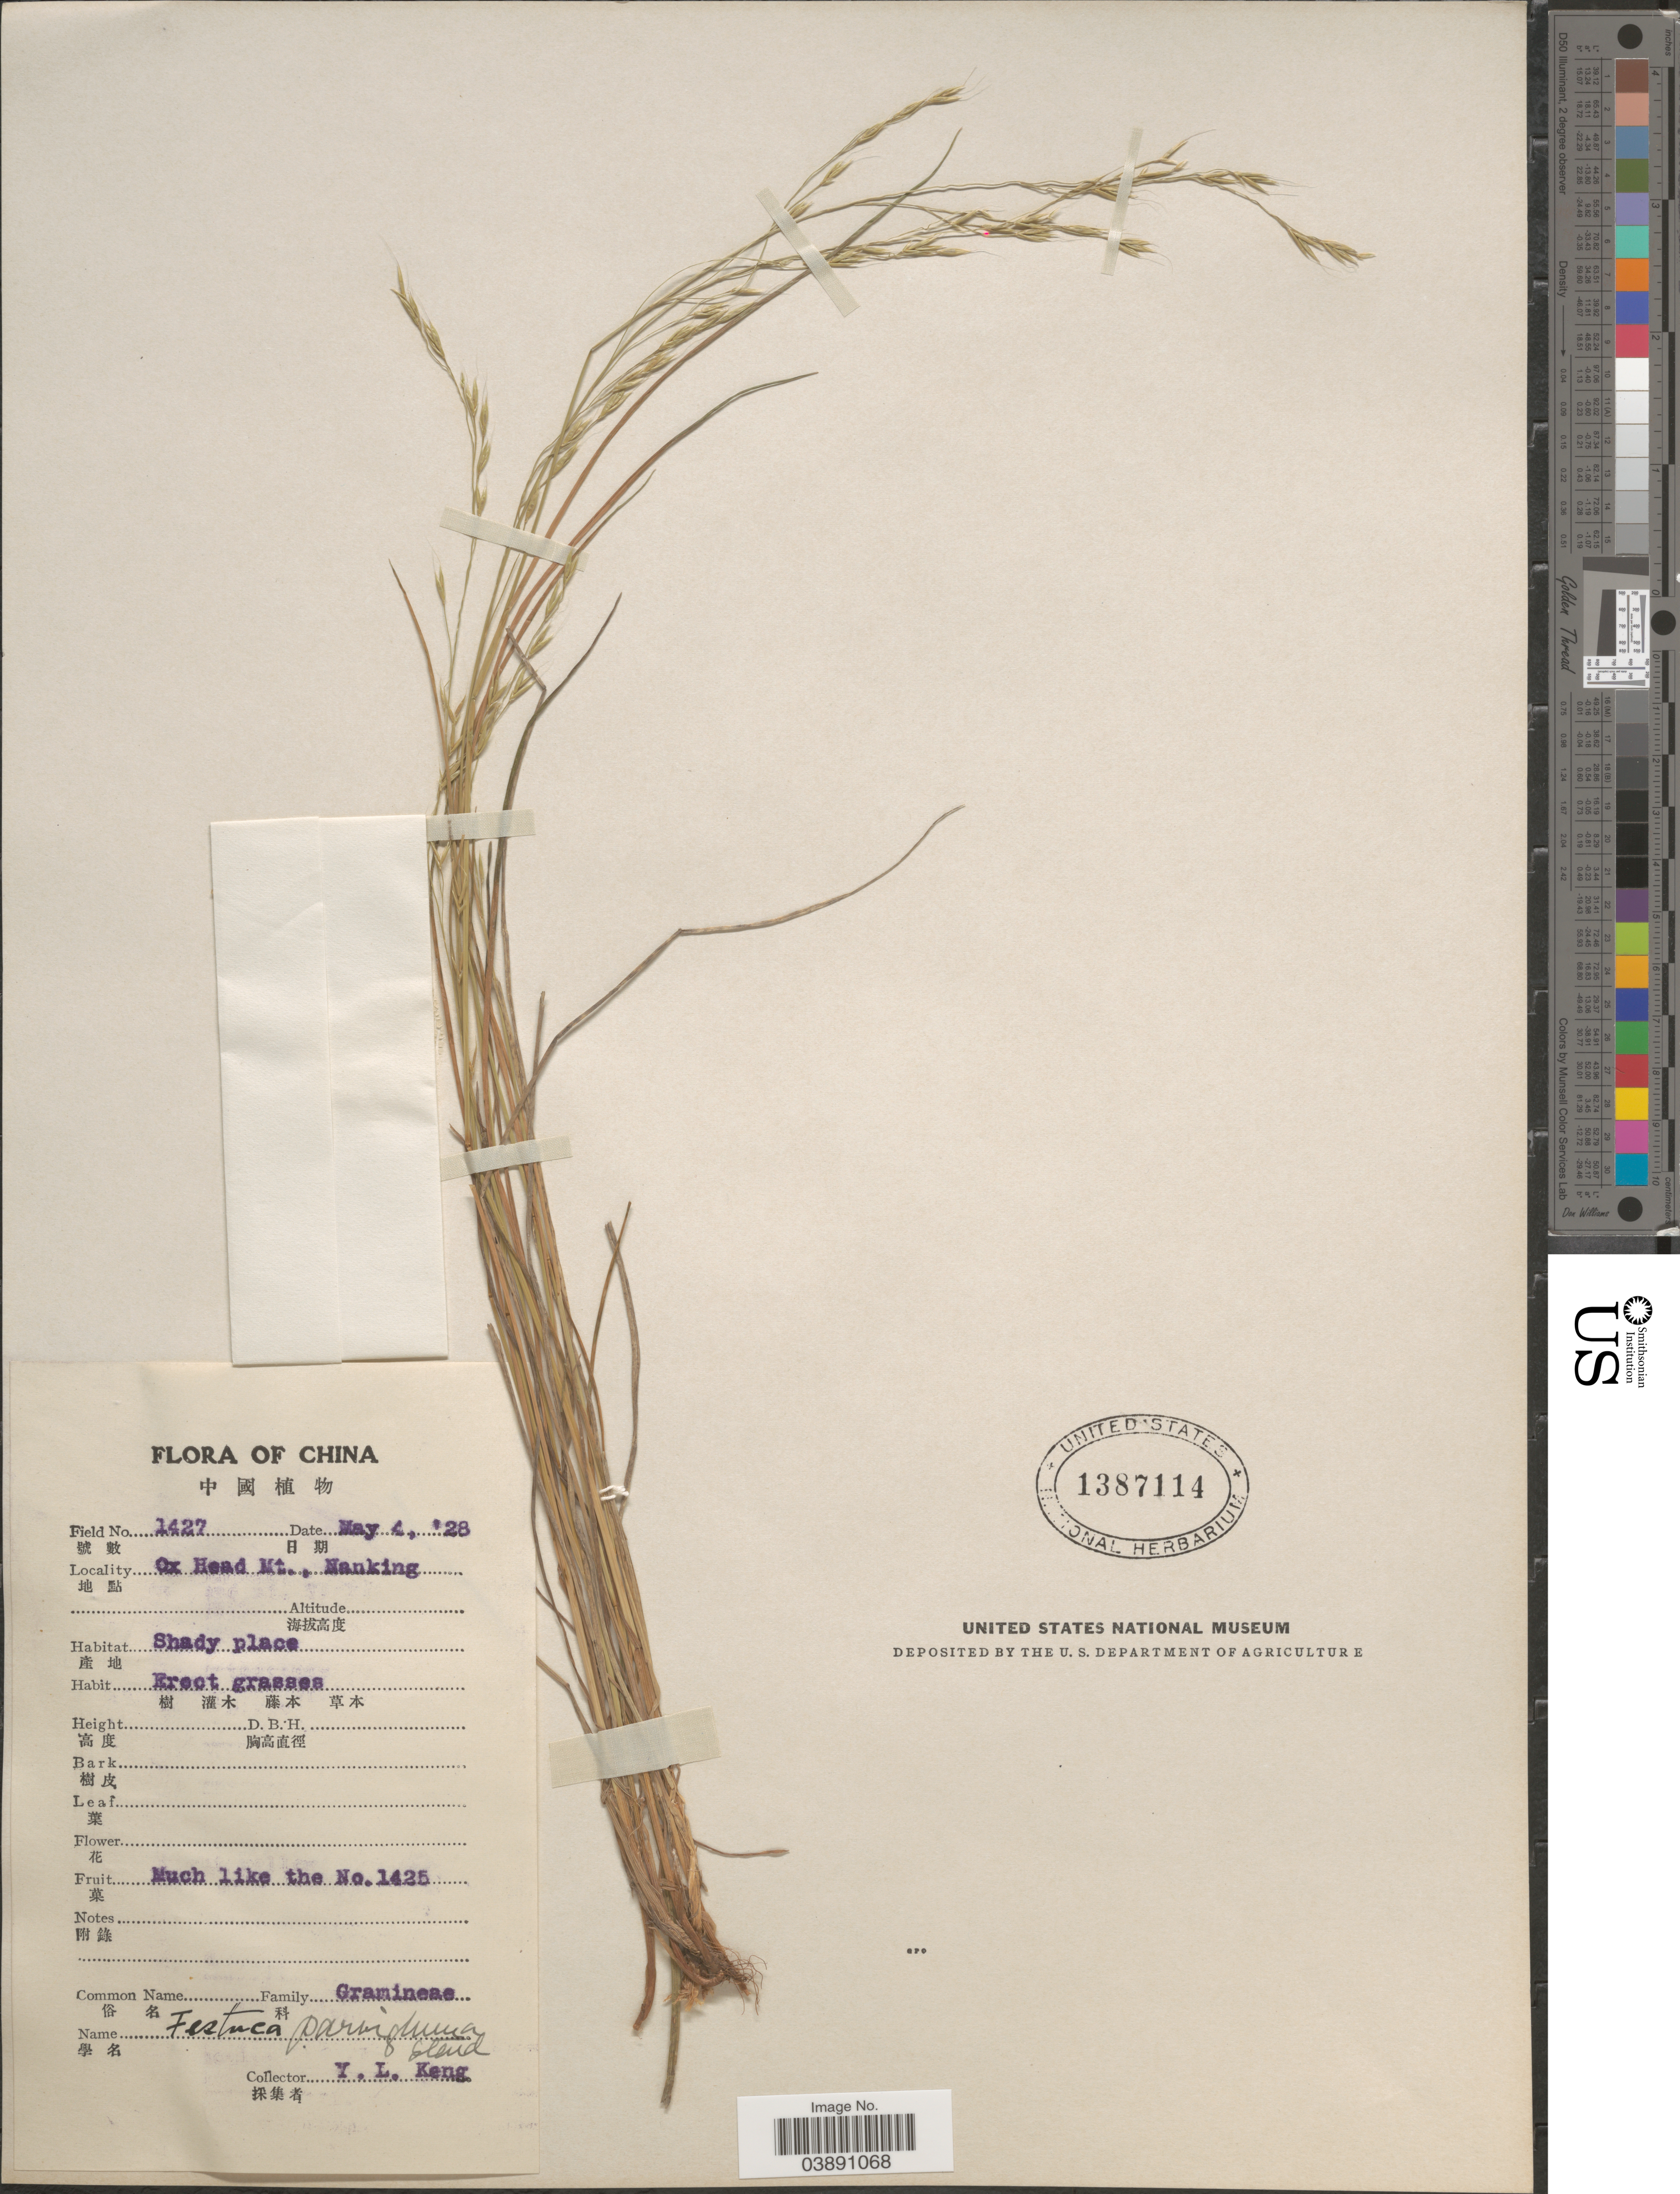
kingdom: Plantae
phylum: Tracheophyta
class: Liliopsida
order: Poales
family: Poaceae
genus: Festuca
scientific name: Festuca parvigluma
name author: Steud.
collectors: Y. L. Keng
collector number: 1427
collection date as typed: Transcribed d/m/y: 4/5/28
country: China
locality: Ox Head Mt., Nanking.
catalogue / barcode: US 1387114